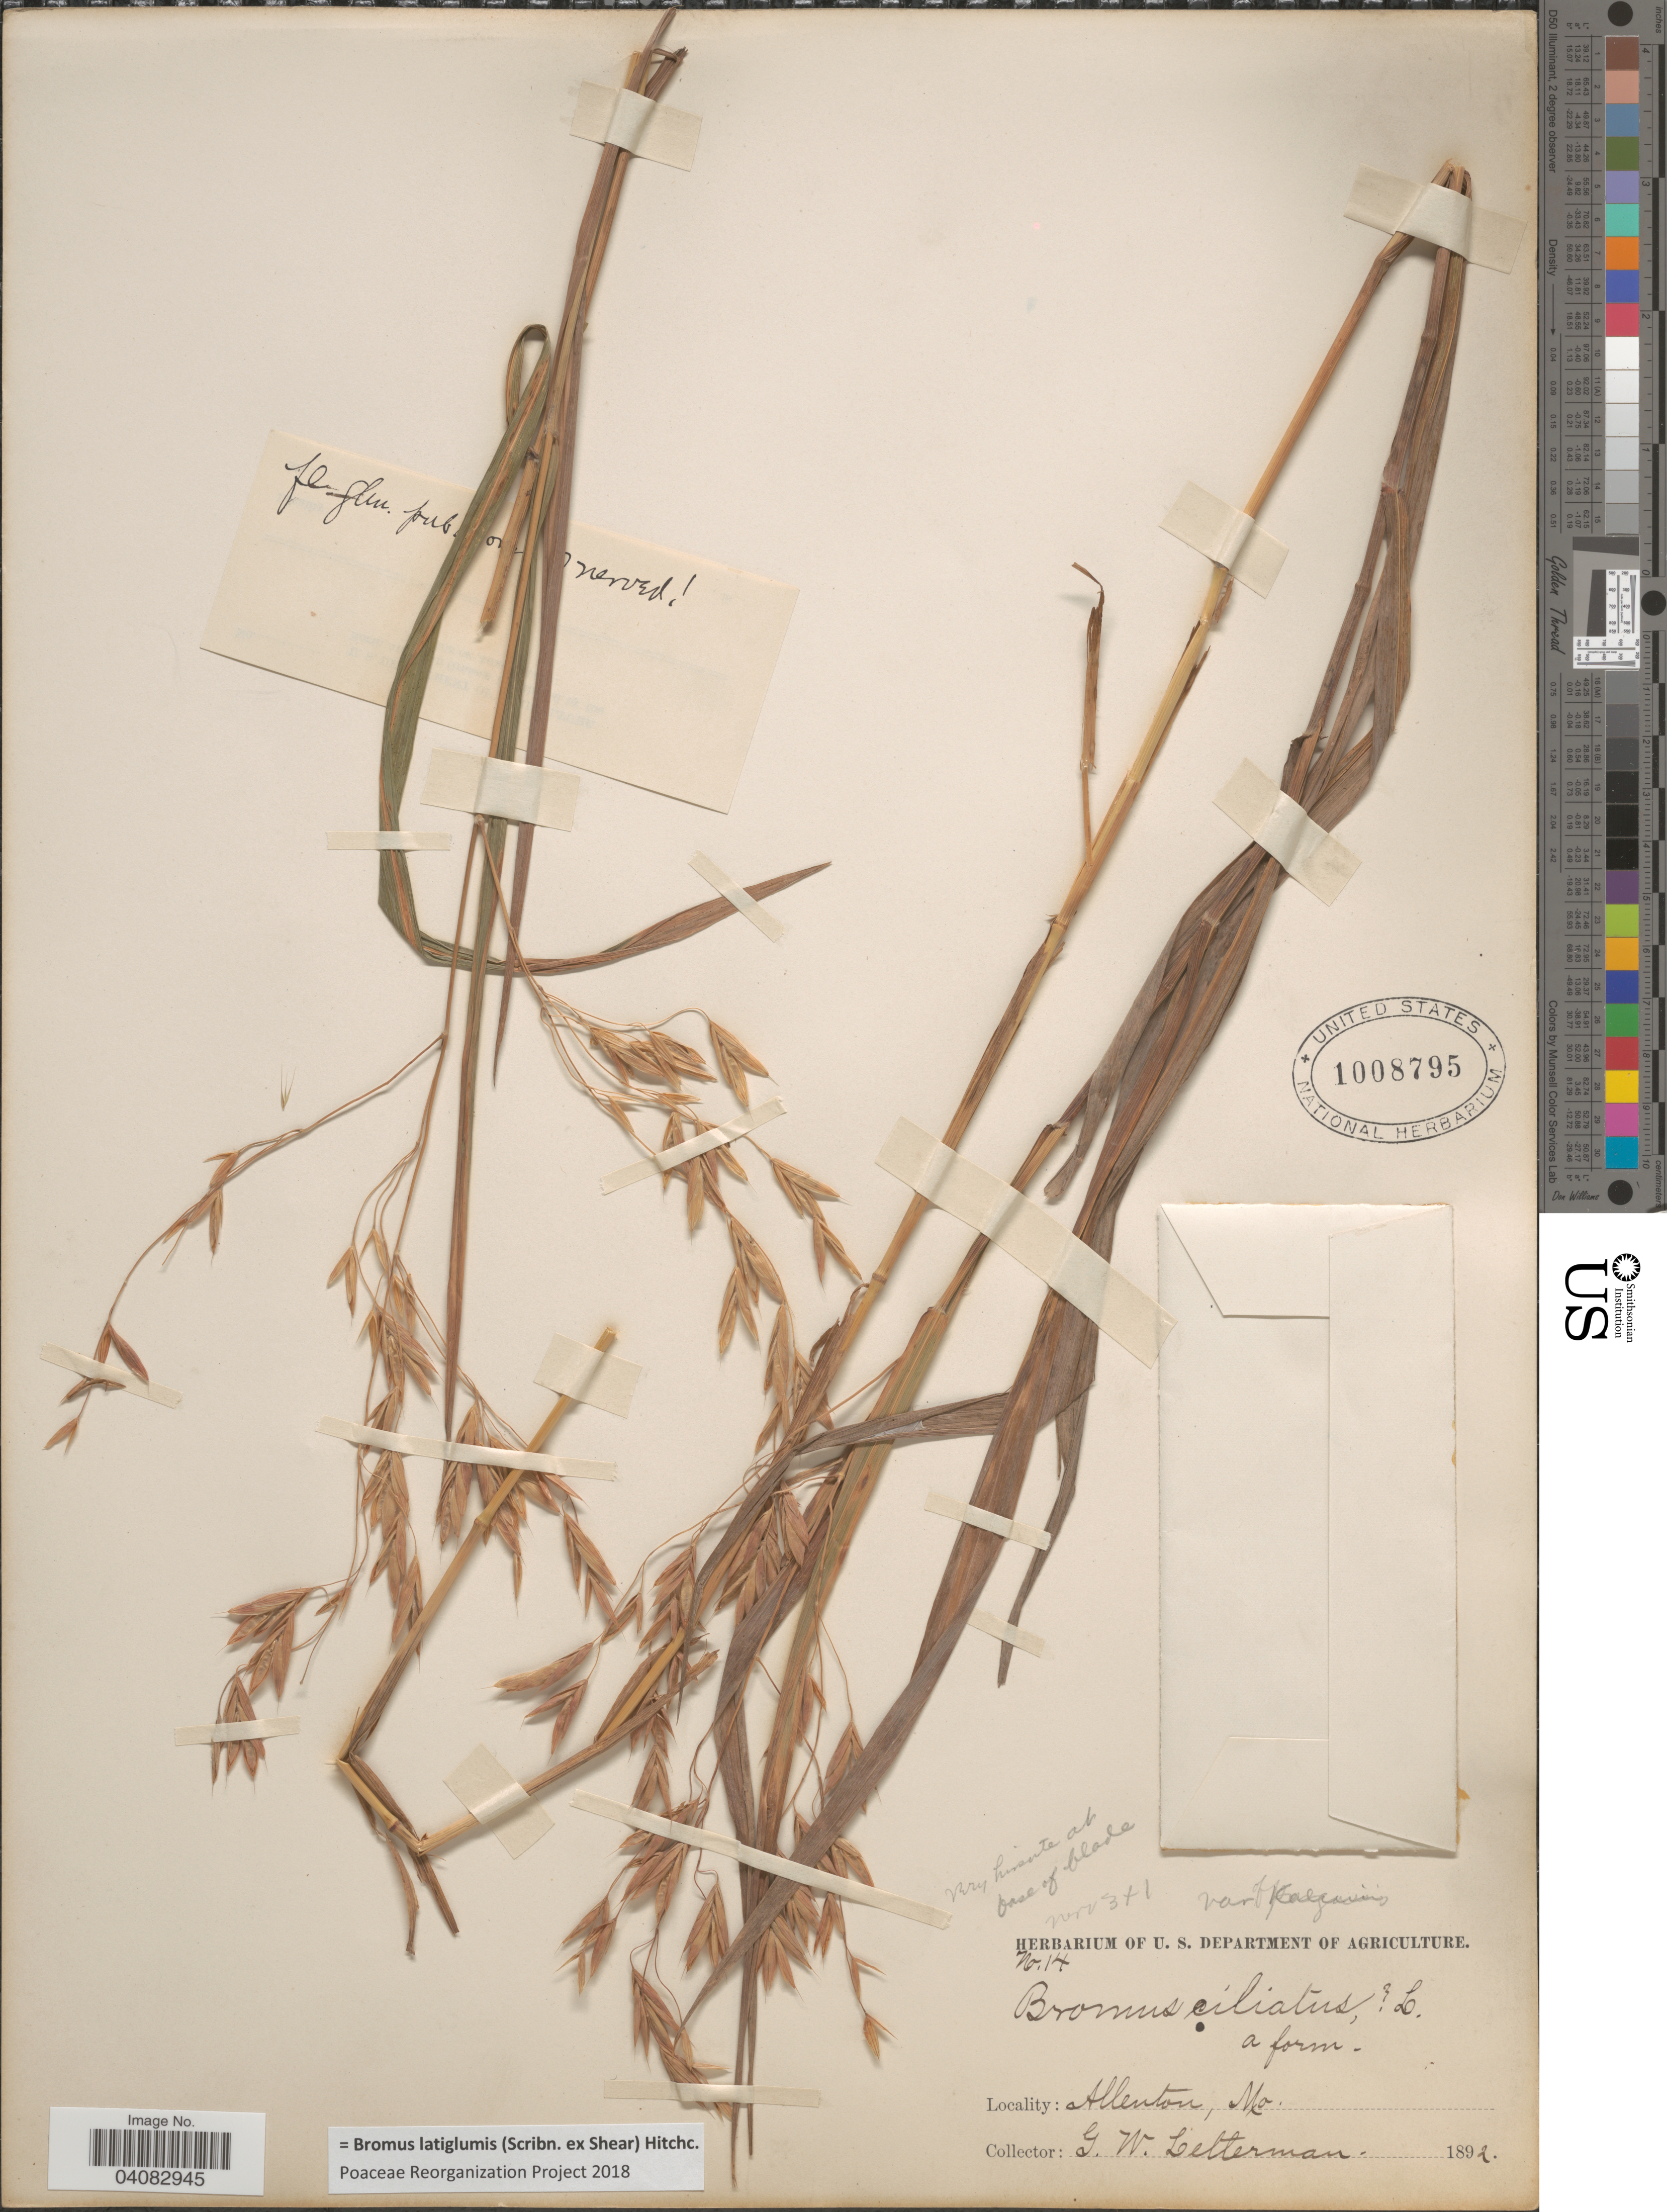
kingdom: Plantae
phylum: Tracheophyta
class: Liliopsida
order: Poales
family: Poaceae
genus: Bromus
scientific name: Bromus latiglumis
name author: (Scribn. ex Shear) Hitchc.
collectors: G. W. Letterman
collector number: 14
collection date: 1892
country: United States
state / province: Missouri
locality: Allenton.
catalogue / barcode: US 1008795